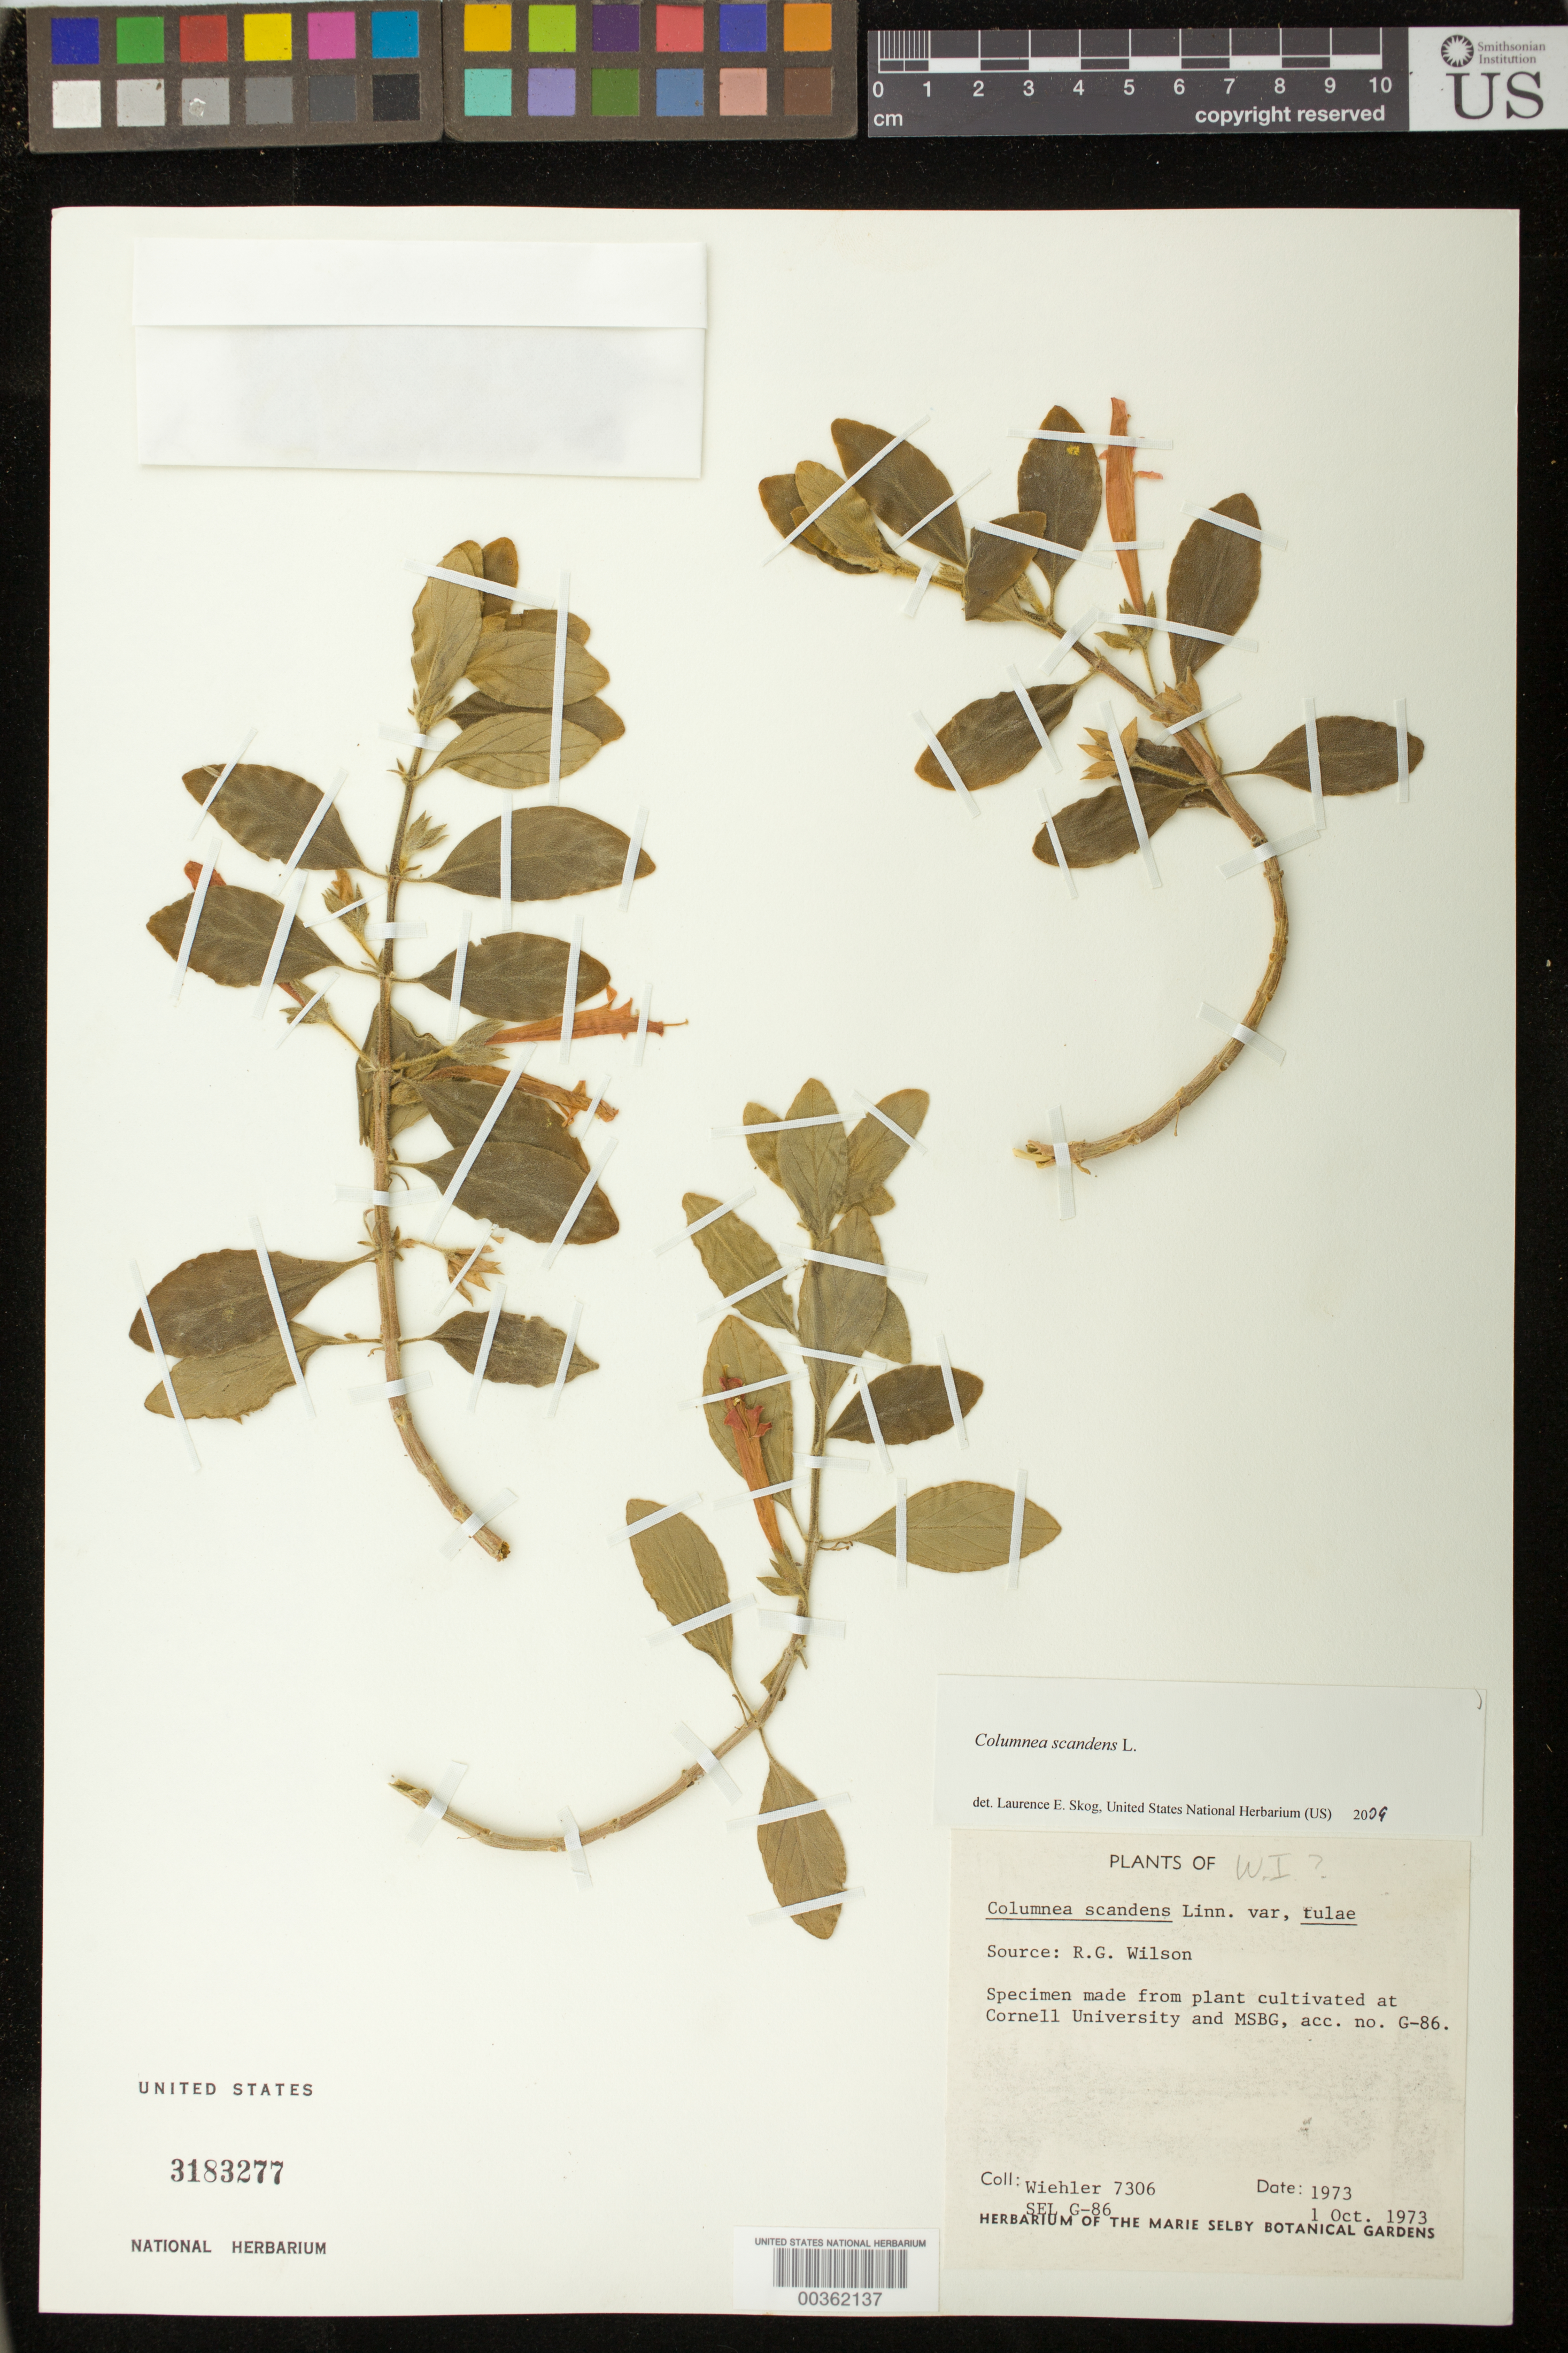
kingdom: Plantae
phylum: Tracheophyta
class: Magnoliopsida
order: Lamiales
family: Gesneriaceae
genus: Columnea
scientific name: Columnea scandens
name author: L.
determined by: Skog, Laurence E.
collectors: H. J. Wiehler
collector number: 7306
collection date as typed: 01 Oct 1973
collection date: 1973-10-01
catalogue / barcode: US 3183277